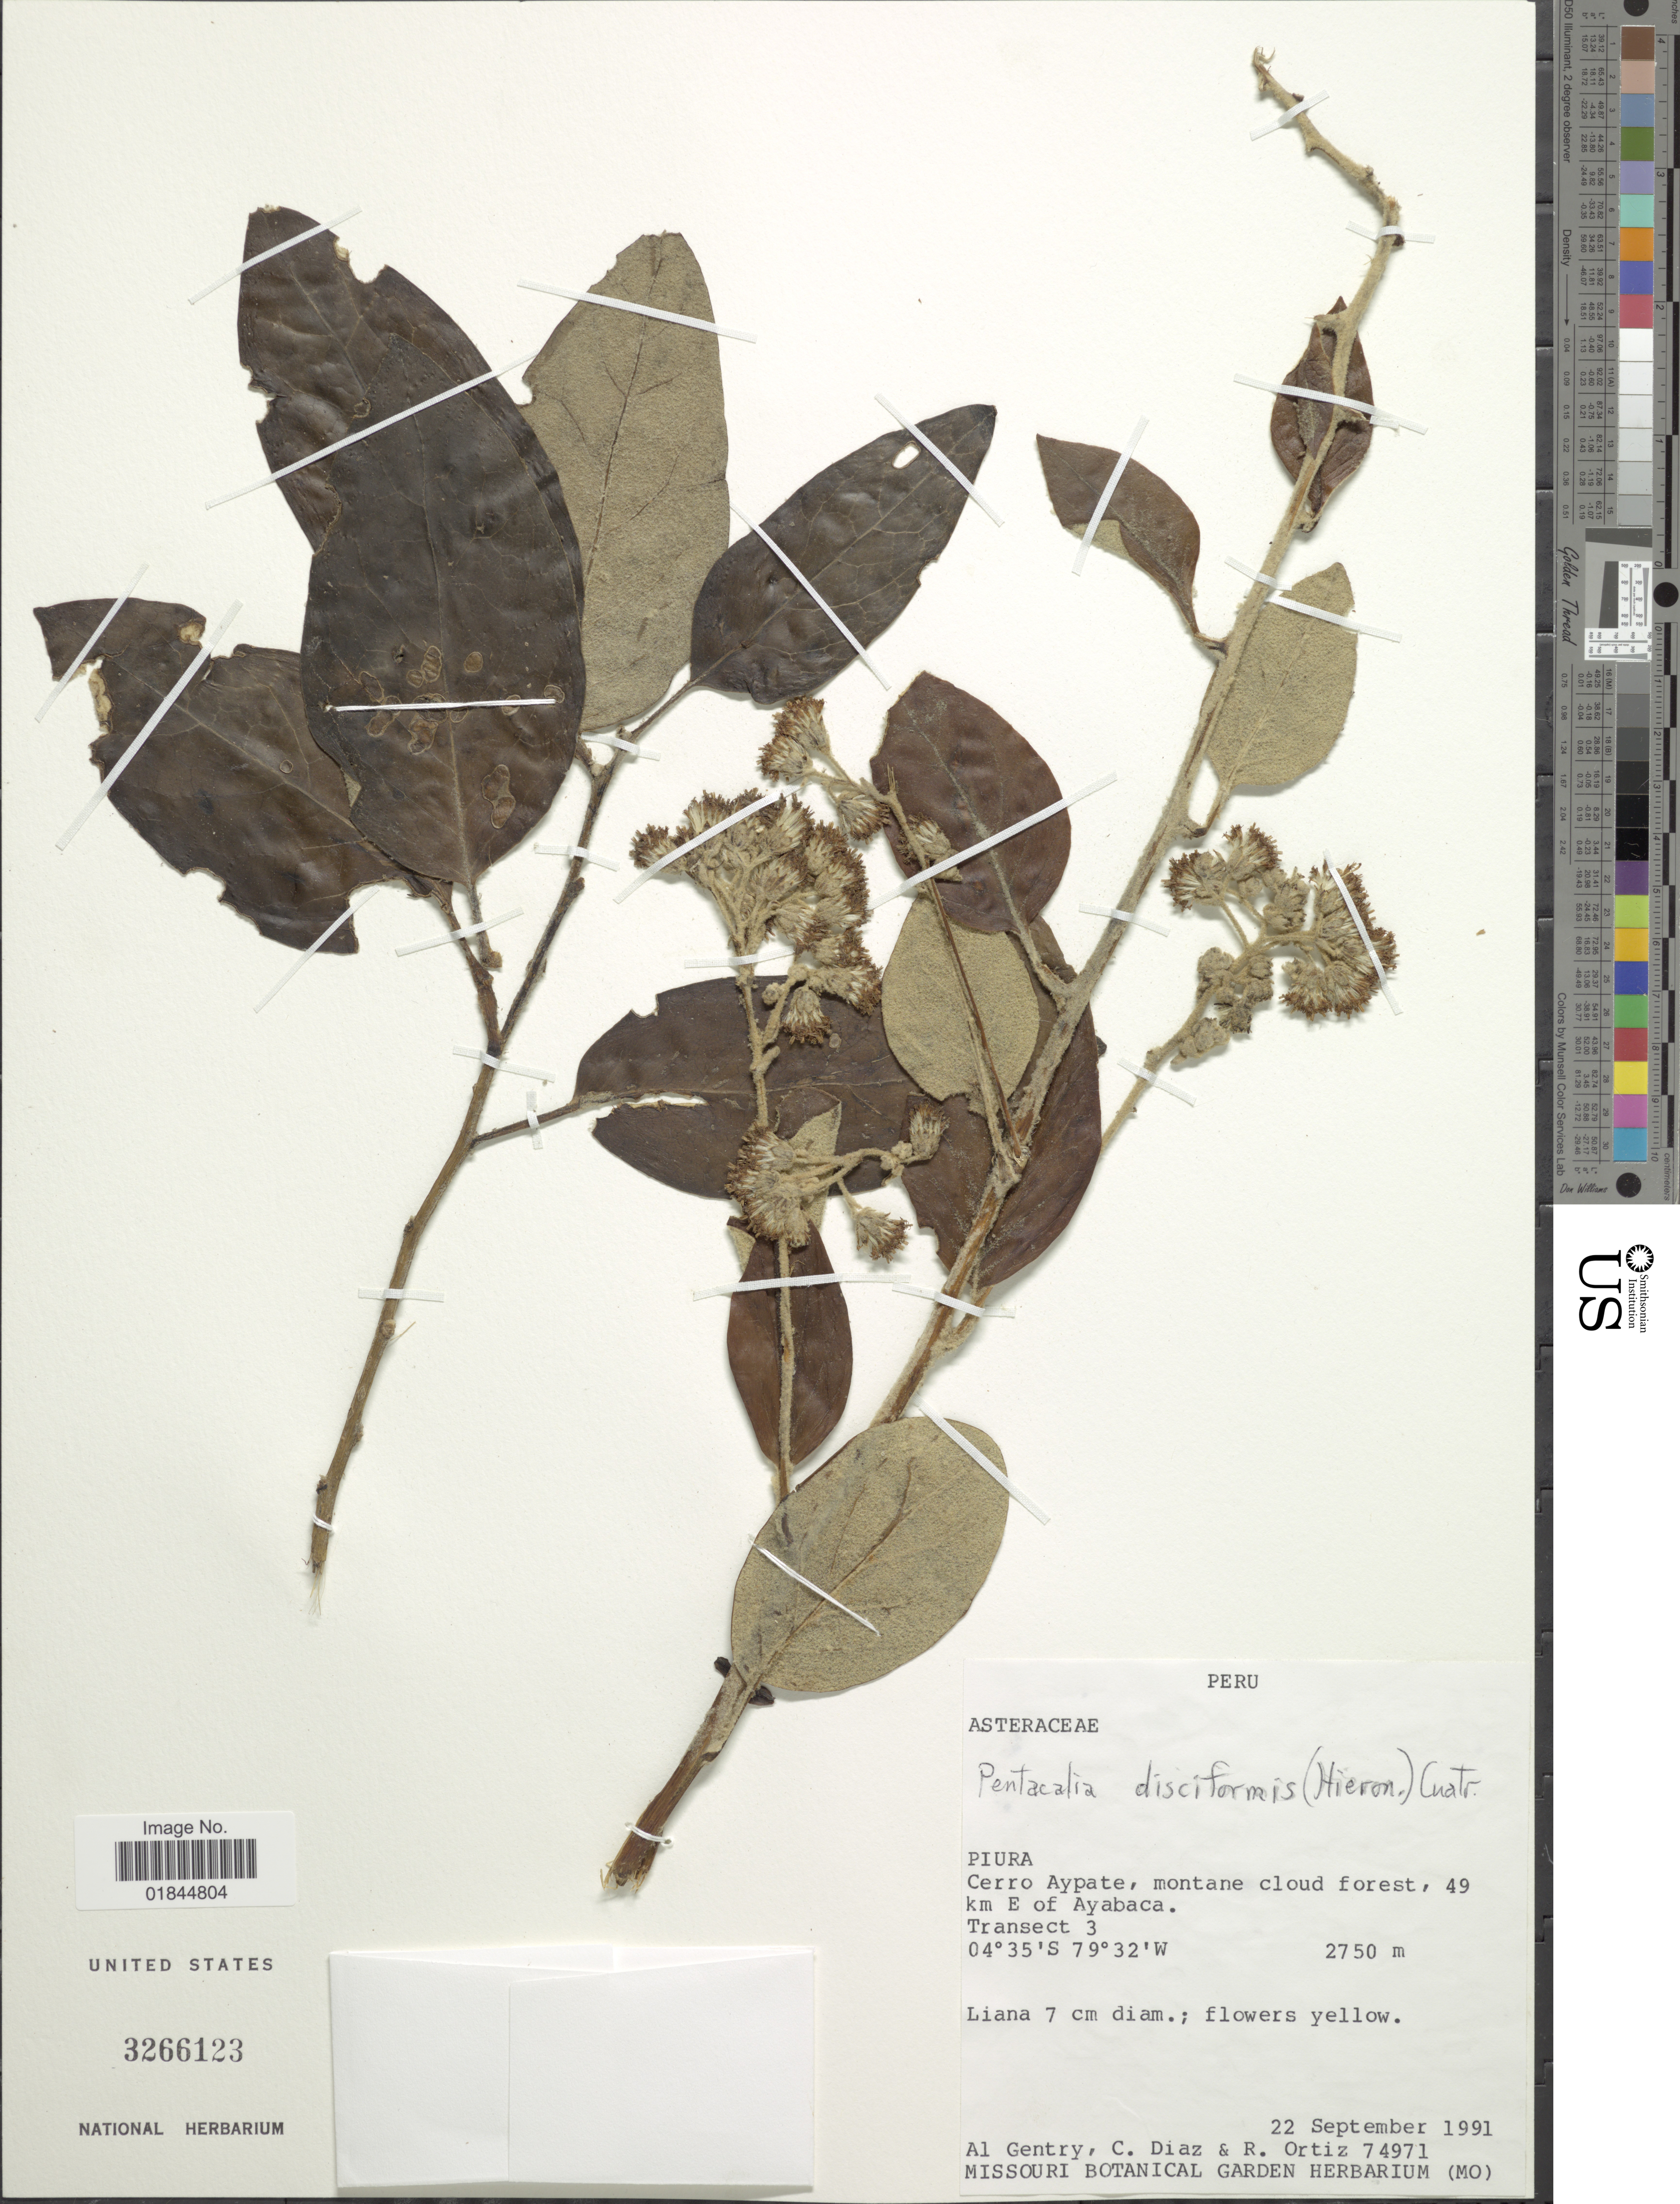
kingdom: Plantae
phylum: Tracheophyta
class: Magnoliopsida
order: Asterales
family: Asteraceae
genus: Pentacalia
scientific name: Pentacalia disciformis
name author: (Hieron.) Cuatrec.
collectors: A. H. Gentry, C. Díaz & R. Ortíz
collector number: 74971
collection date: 1991-09-22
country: Peru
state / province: Piura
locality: Piura Cerro Aypate, montane cloud forest, 49 km E of Ayabaca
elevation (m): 2750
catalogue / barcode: US 3266123